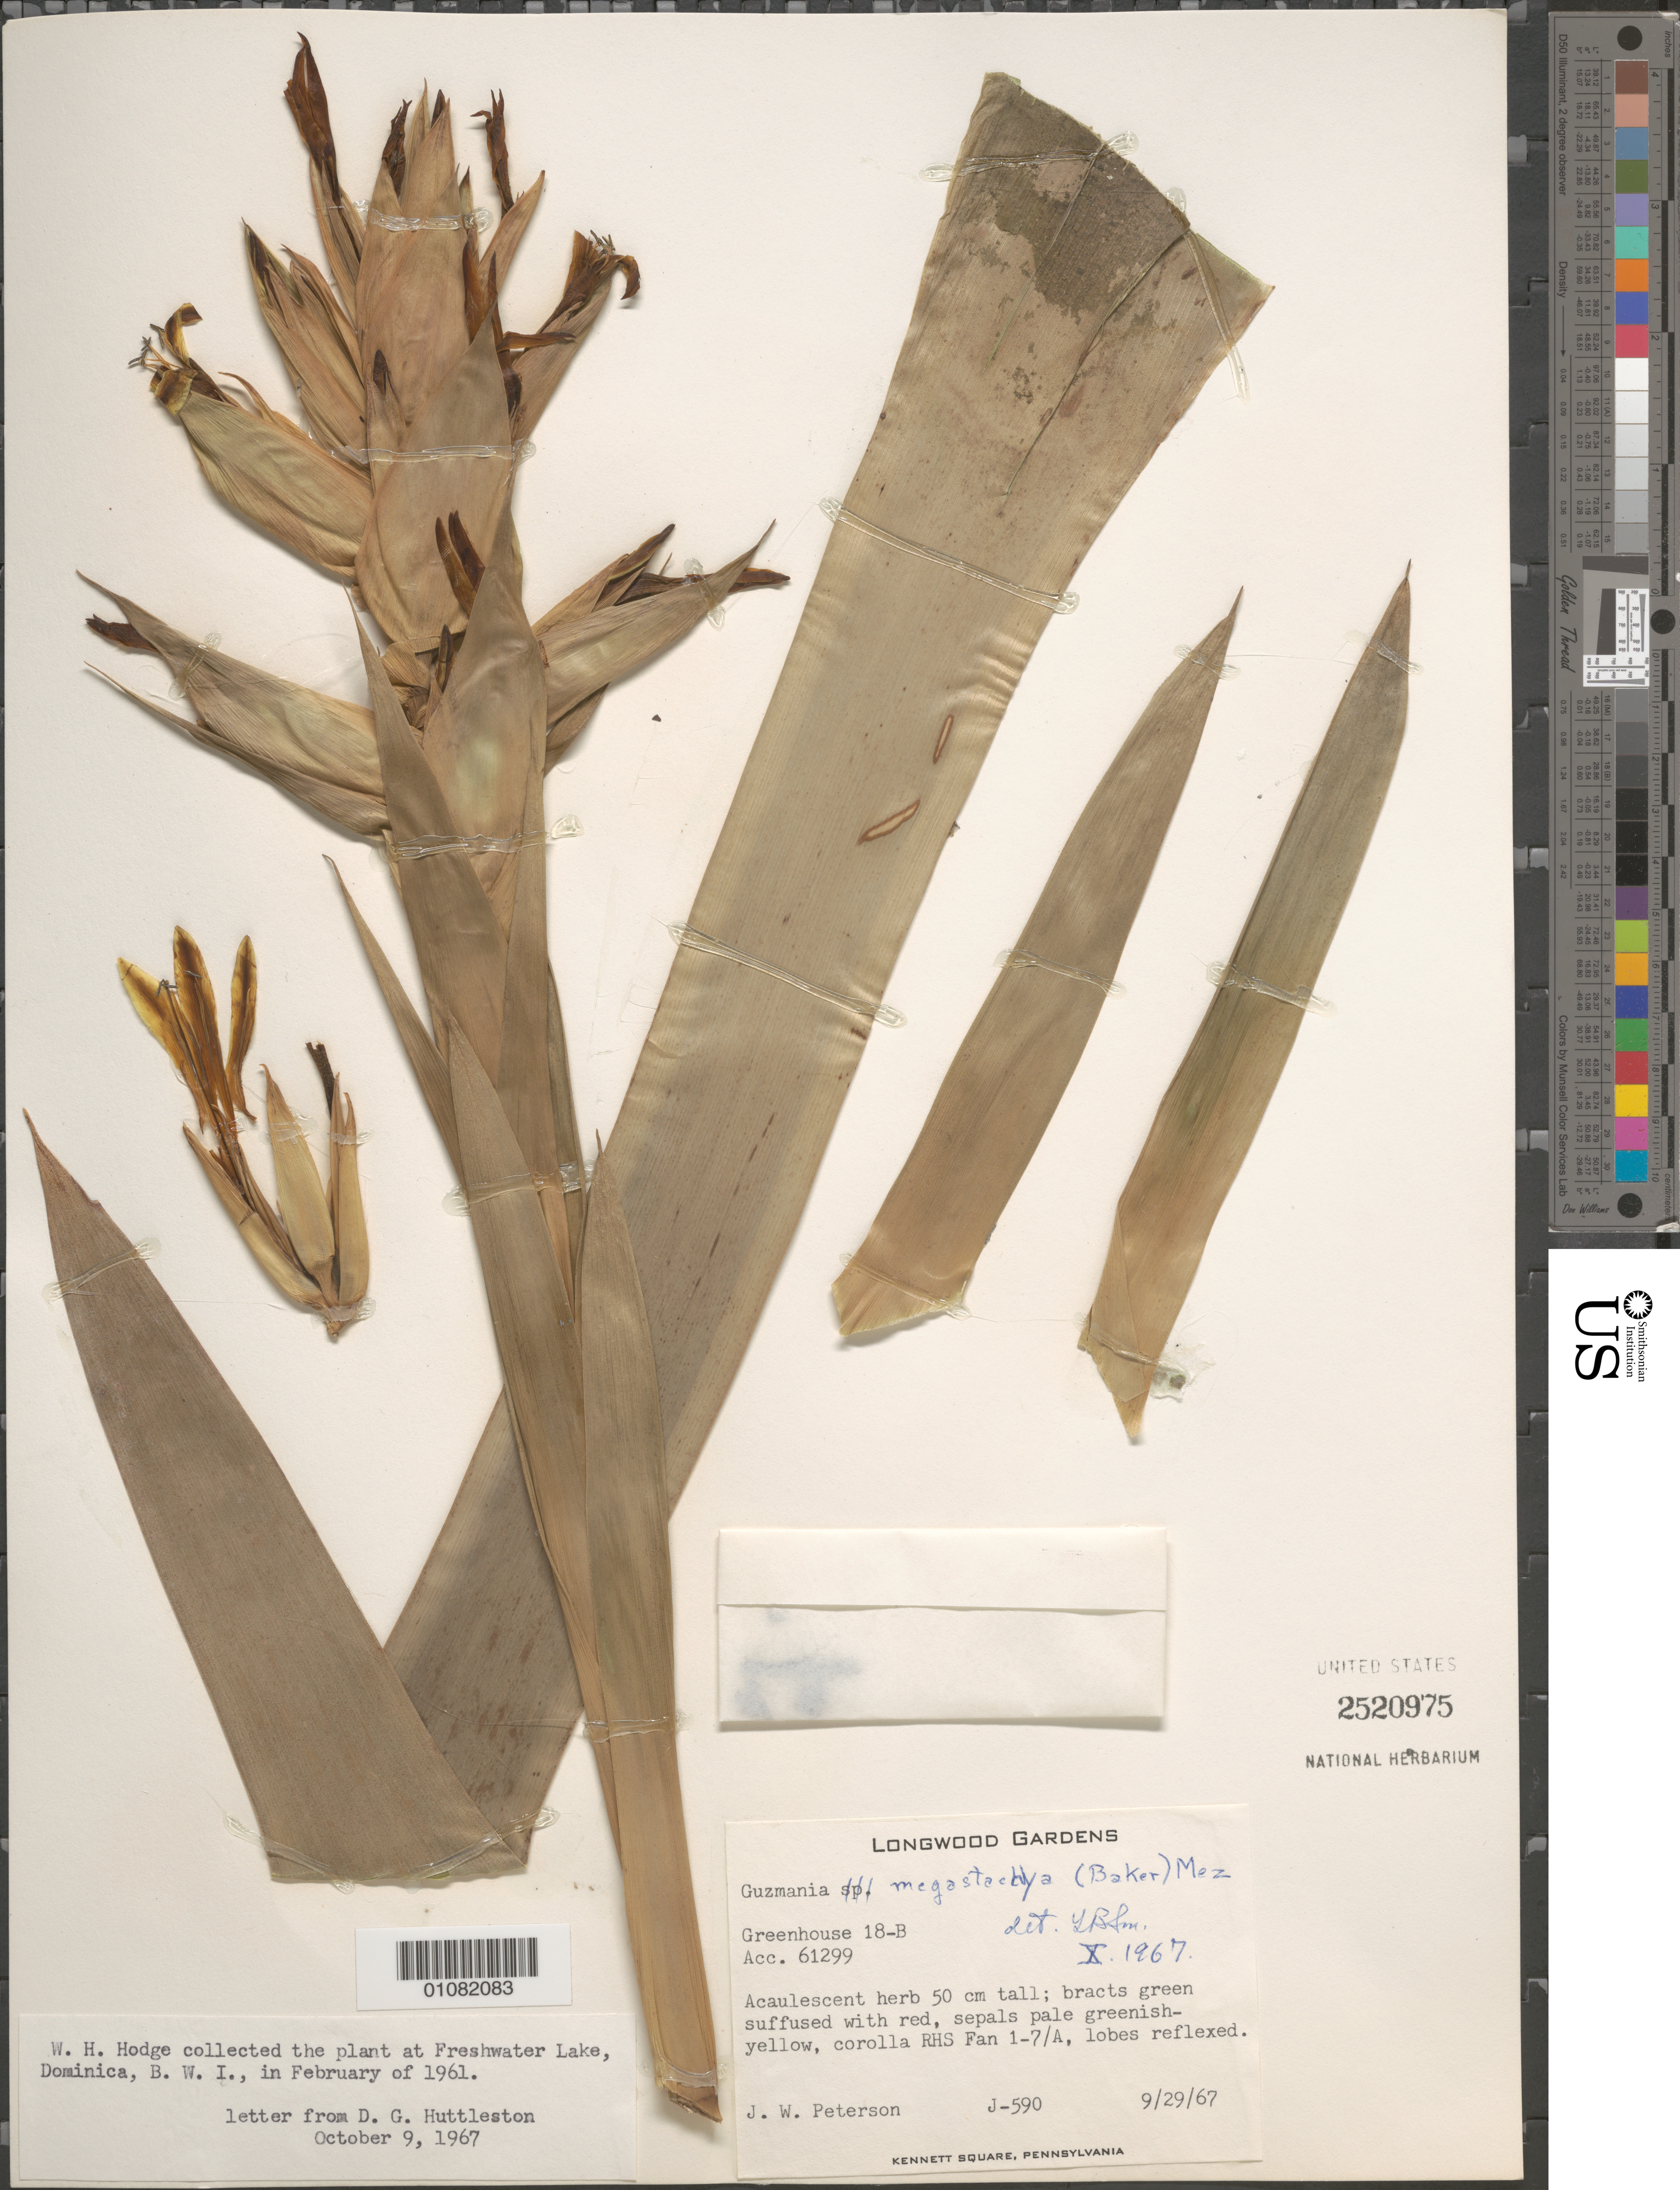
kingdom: Plantae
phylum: Tracheophyta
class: Liliopsida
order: Poales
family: Bromeliaceae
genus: Guzmania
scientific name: Guzmania megastachya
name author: (Baker) Mez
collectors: W. Hodge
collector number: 590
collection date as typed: Feb 1961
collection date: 1961-02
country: Dominica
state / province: St. George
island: Dominica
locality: Freshwater Lake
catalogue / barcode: US 2520975